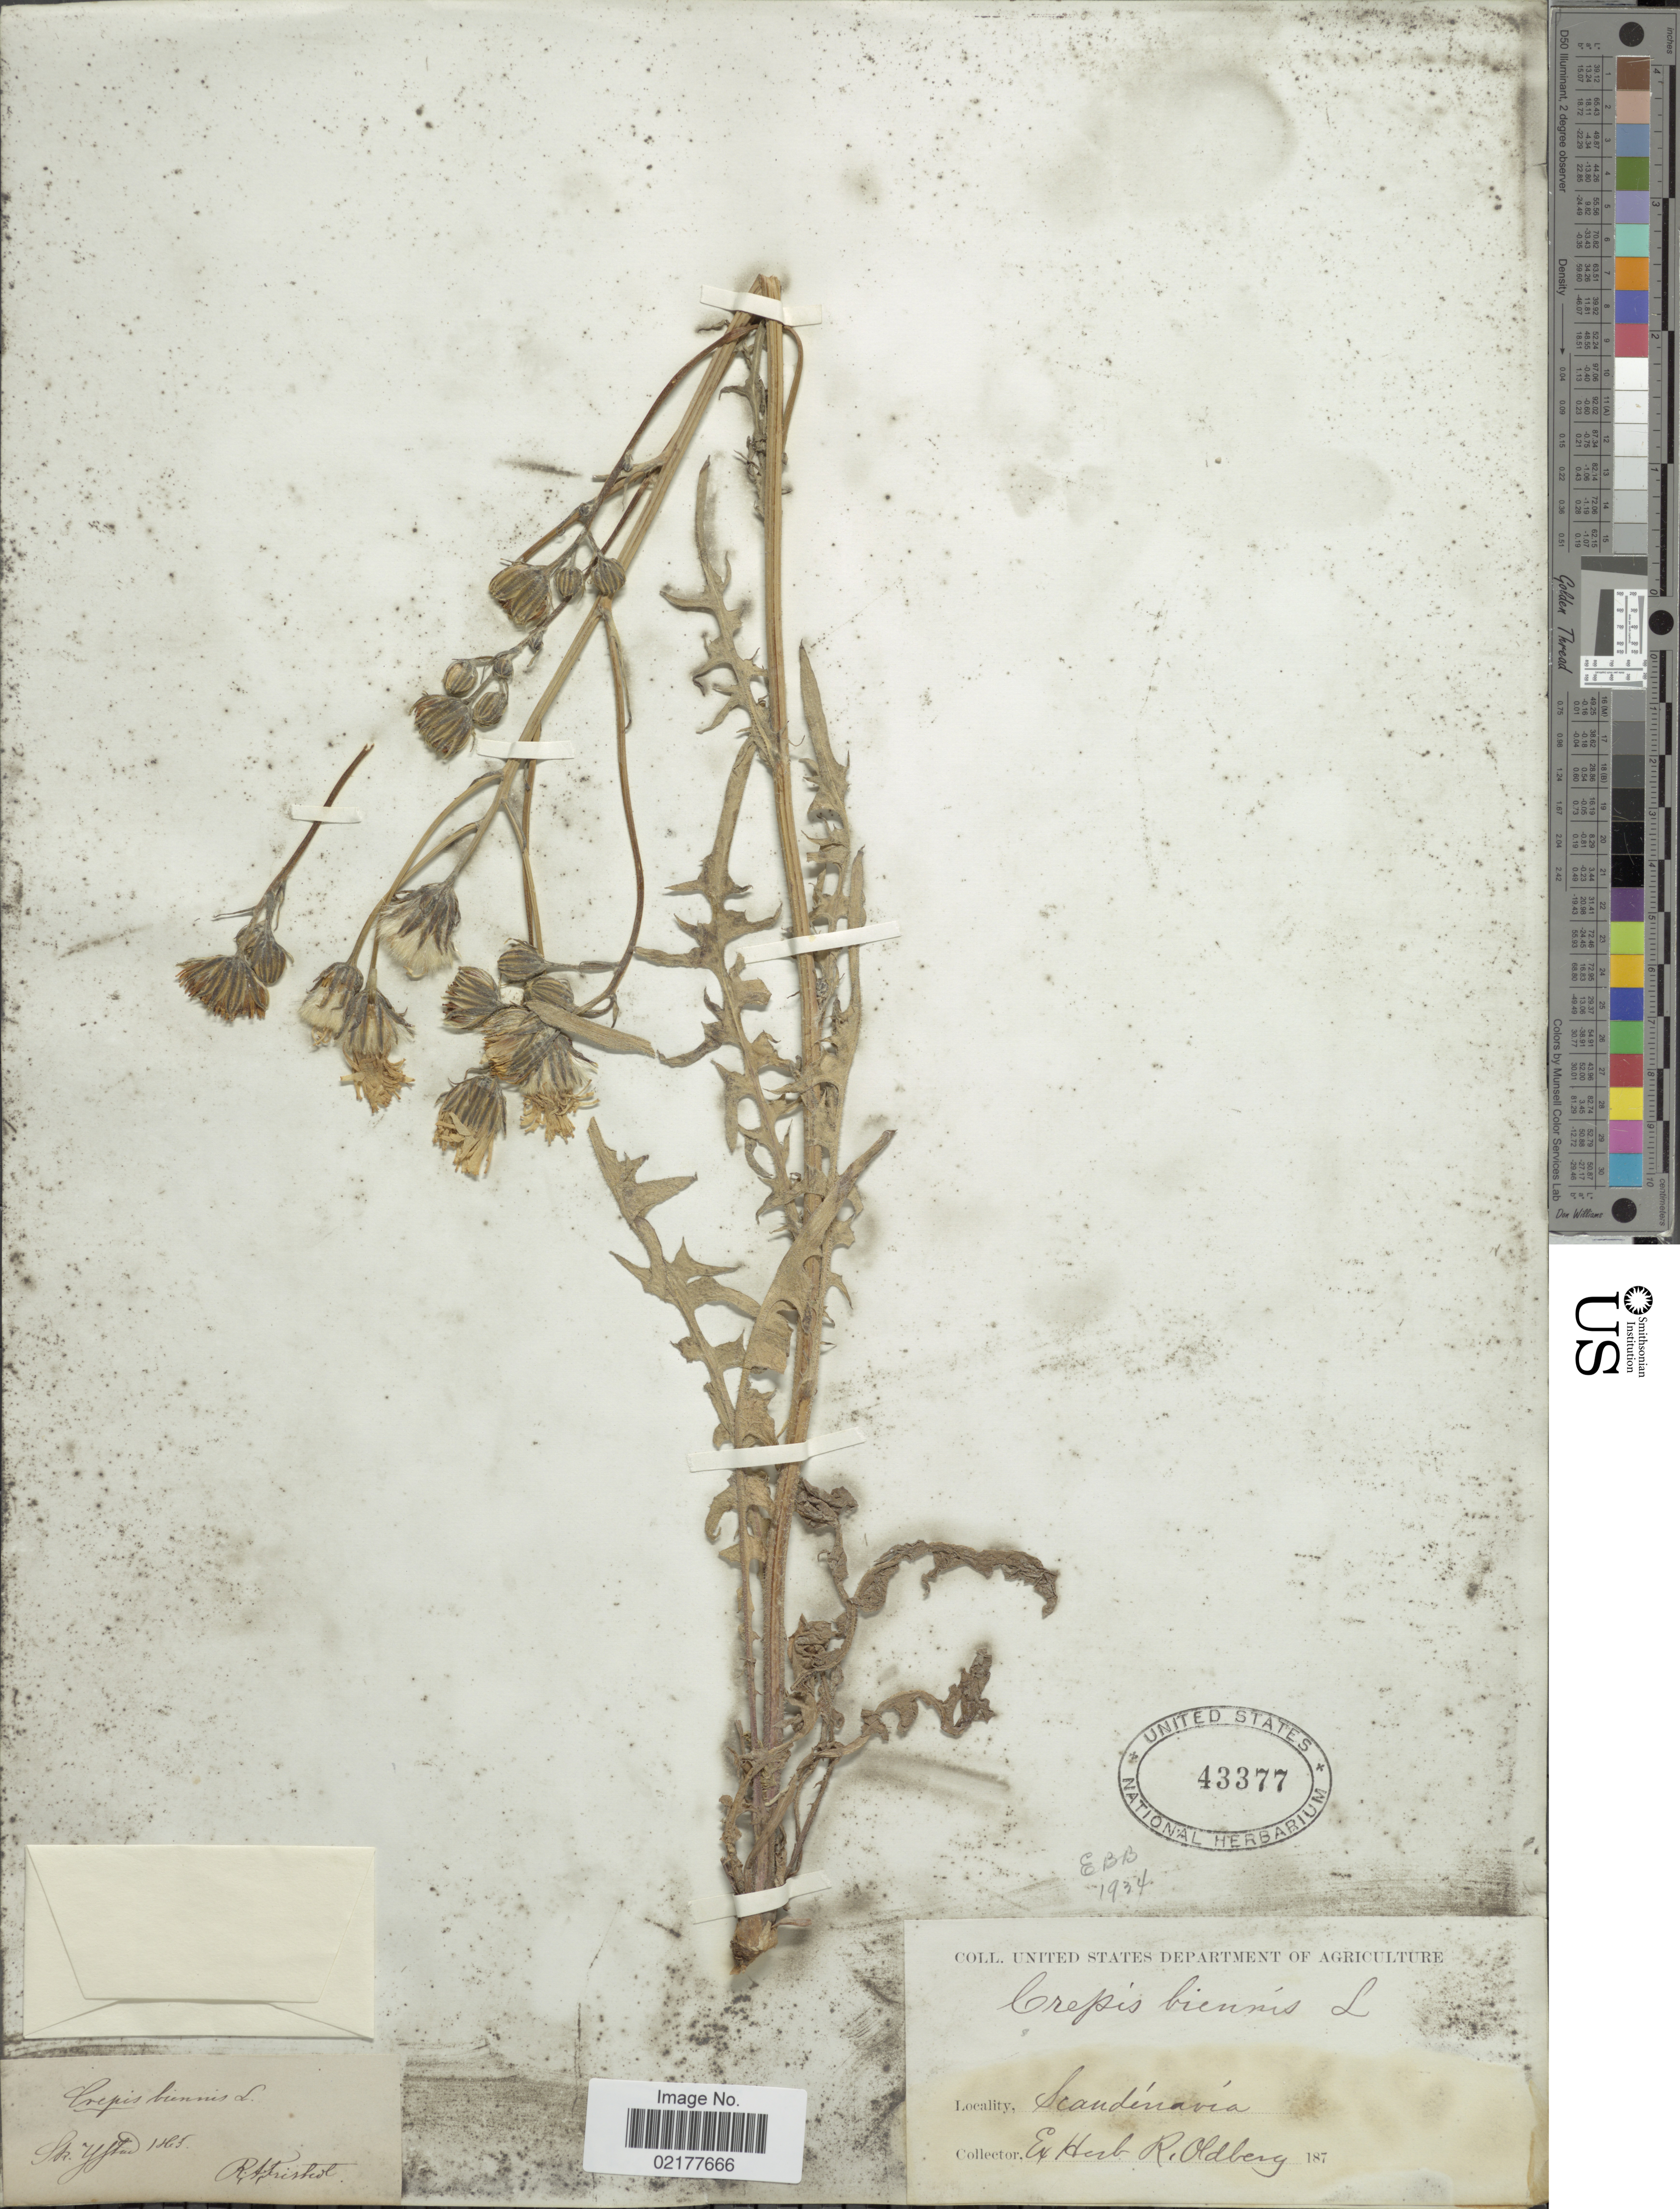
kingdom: Plantae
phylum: Tracheophyta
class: Magnoliopsida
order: Asterales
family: Asteraceae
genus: Crepis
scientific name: Crepis biennis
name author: L.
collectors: R. Fristedt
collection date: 1863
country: Sweden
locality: Sk. Ystad Scandinavia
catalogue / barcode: US 43377